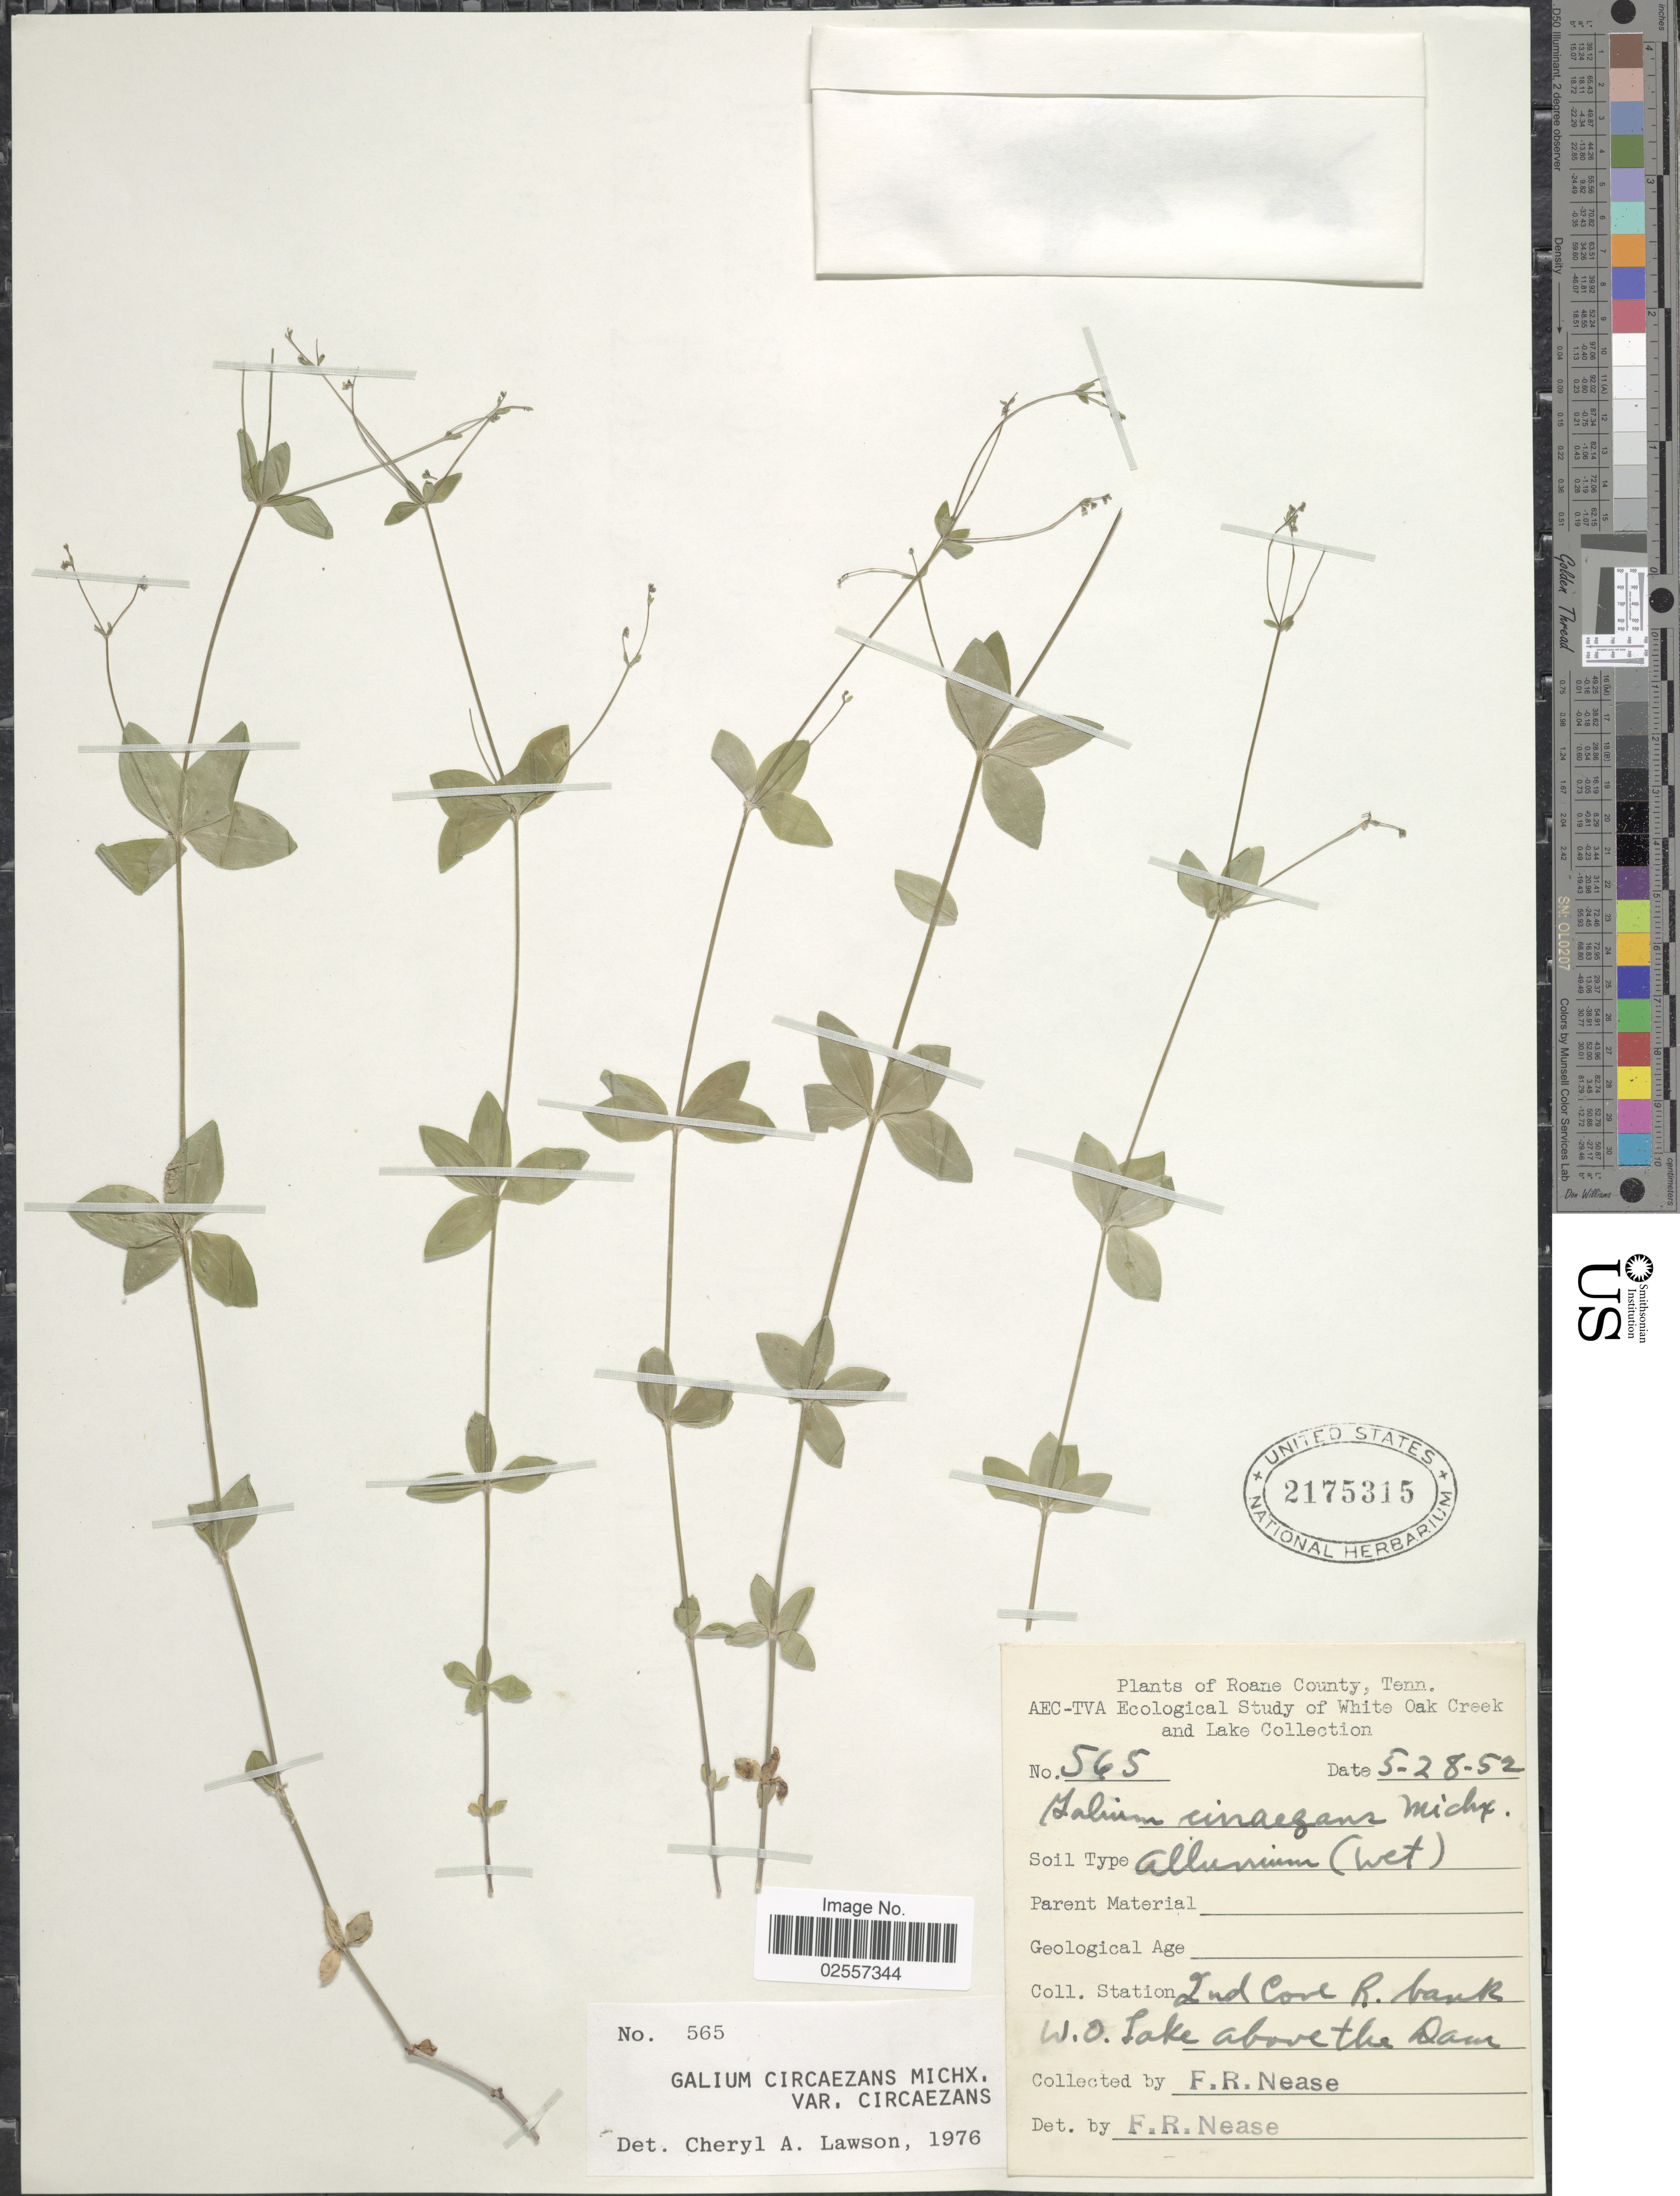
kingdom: Plantae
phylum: Tracheophyta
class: Magnoliopsida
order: Gentianales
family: Rubiaceae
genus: Galium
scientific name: Galium circaezans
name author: Michx.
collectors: F. Nease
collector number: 565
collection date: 1952-05-28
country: United States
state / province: Tennessee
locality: Roane County. White Oak Creek and Lake. 2nd Cove R. bank W. O. Lake above the Dam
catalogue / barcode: US 2175315